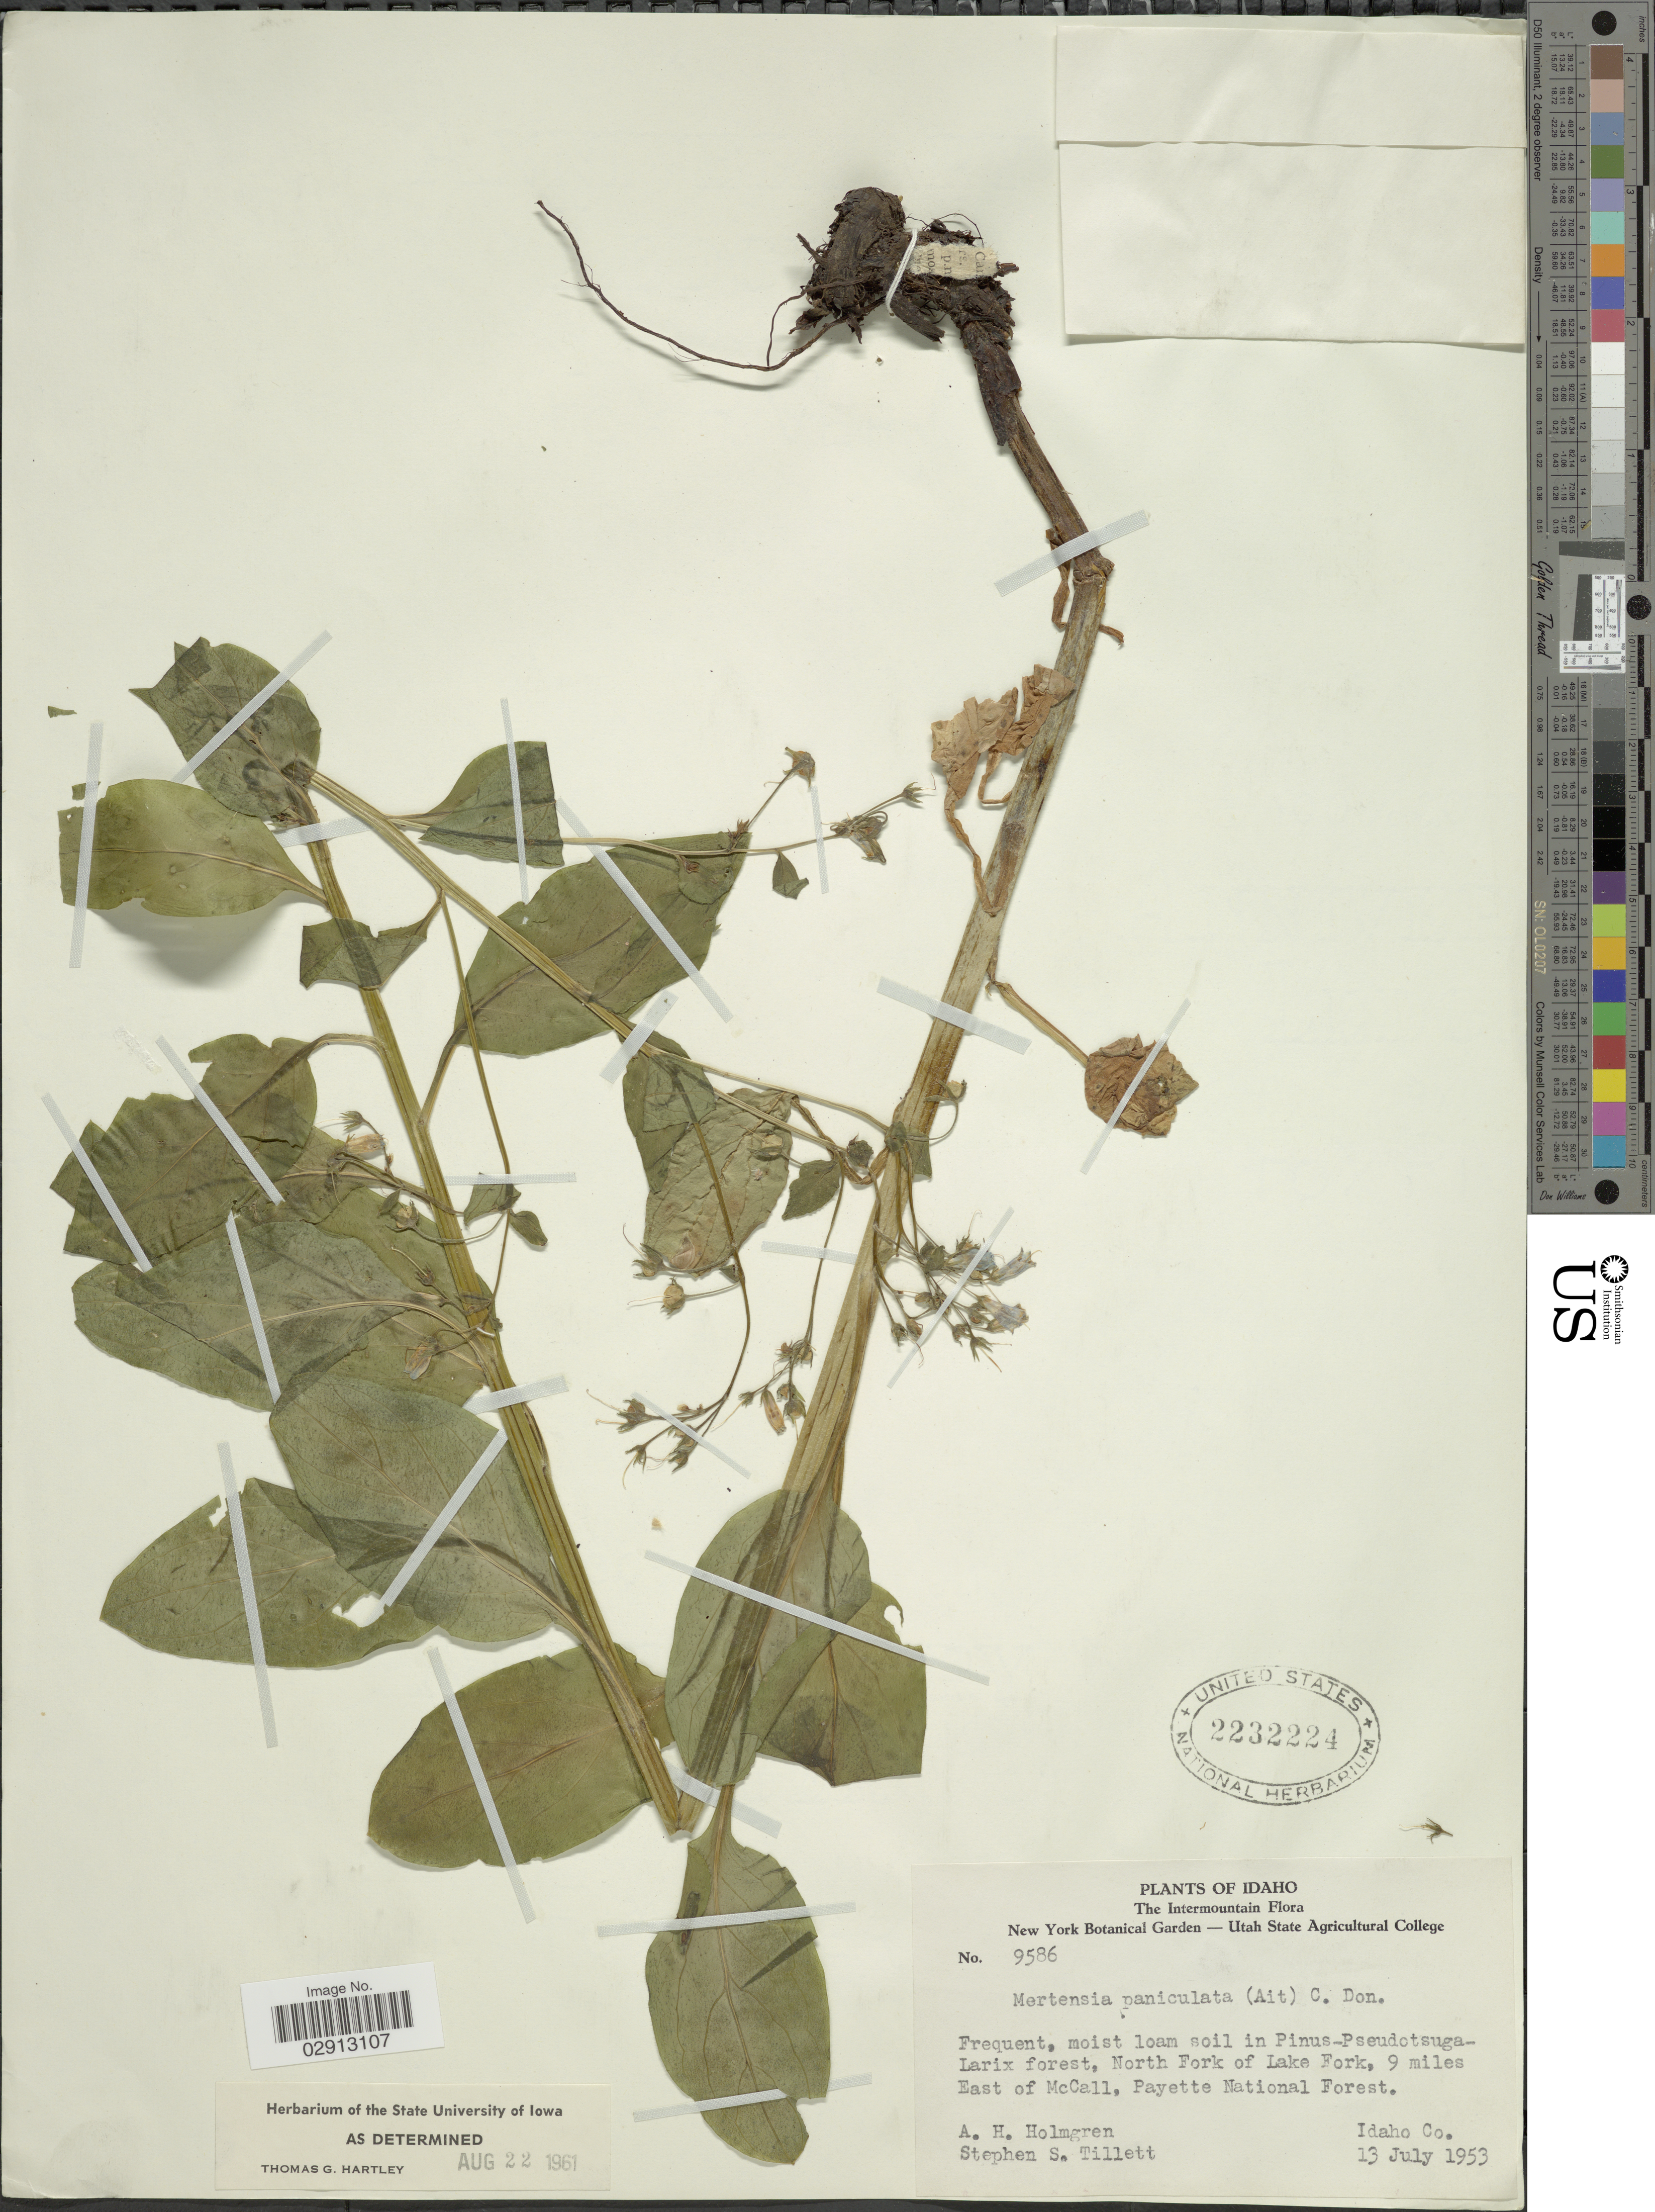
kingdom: Plantae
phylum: Tracheophyta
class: Magnoliopsida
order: Boraginales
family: Boraginaceae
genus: Mertensia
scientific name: Mertensia paniculata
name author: (Aiton) G. Don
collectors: A. H. Holmgren & S. S. Tillett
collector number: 9586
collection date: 1953-07-13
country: United States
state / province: Idaho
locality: The Intermountain. North Fork of Lake Fork, 9 miles East of McCall, Payette National Forest. Idaho Co.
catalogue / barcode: US 2232224